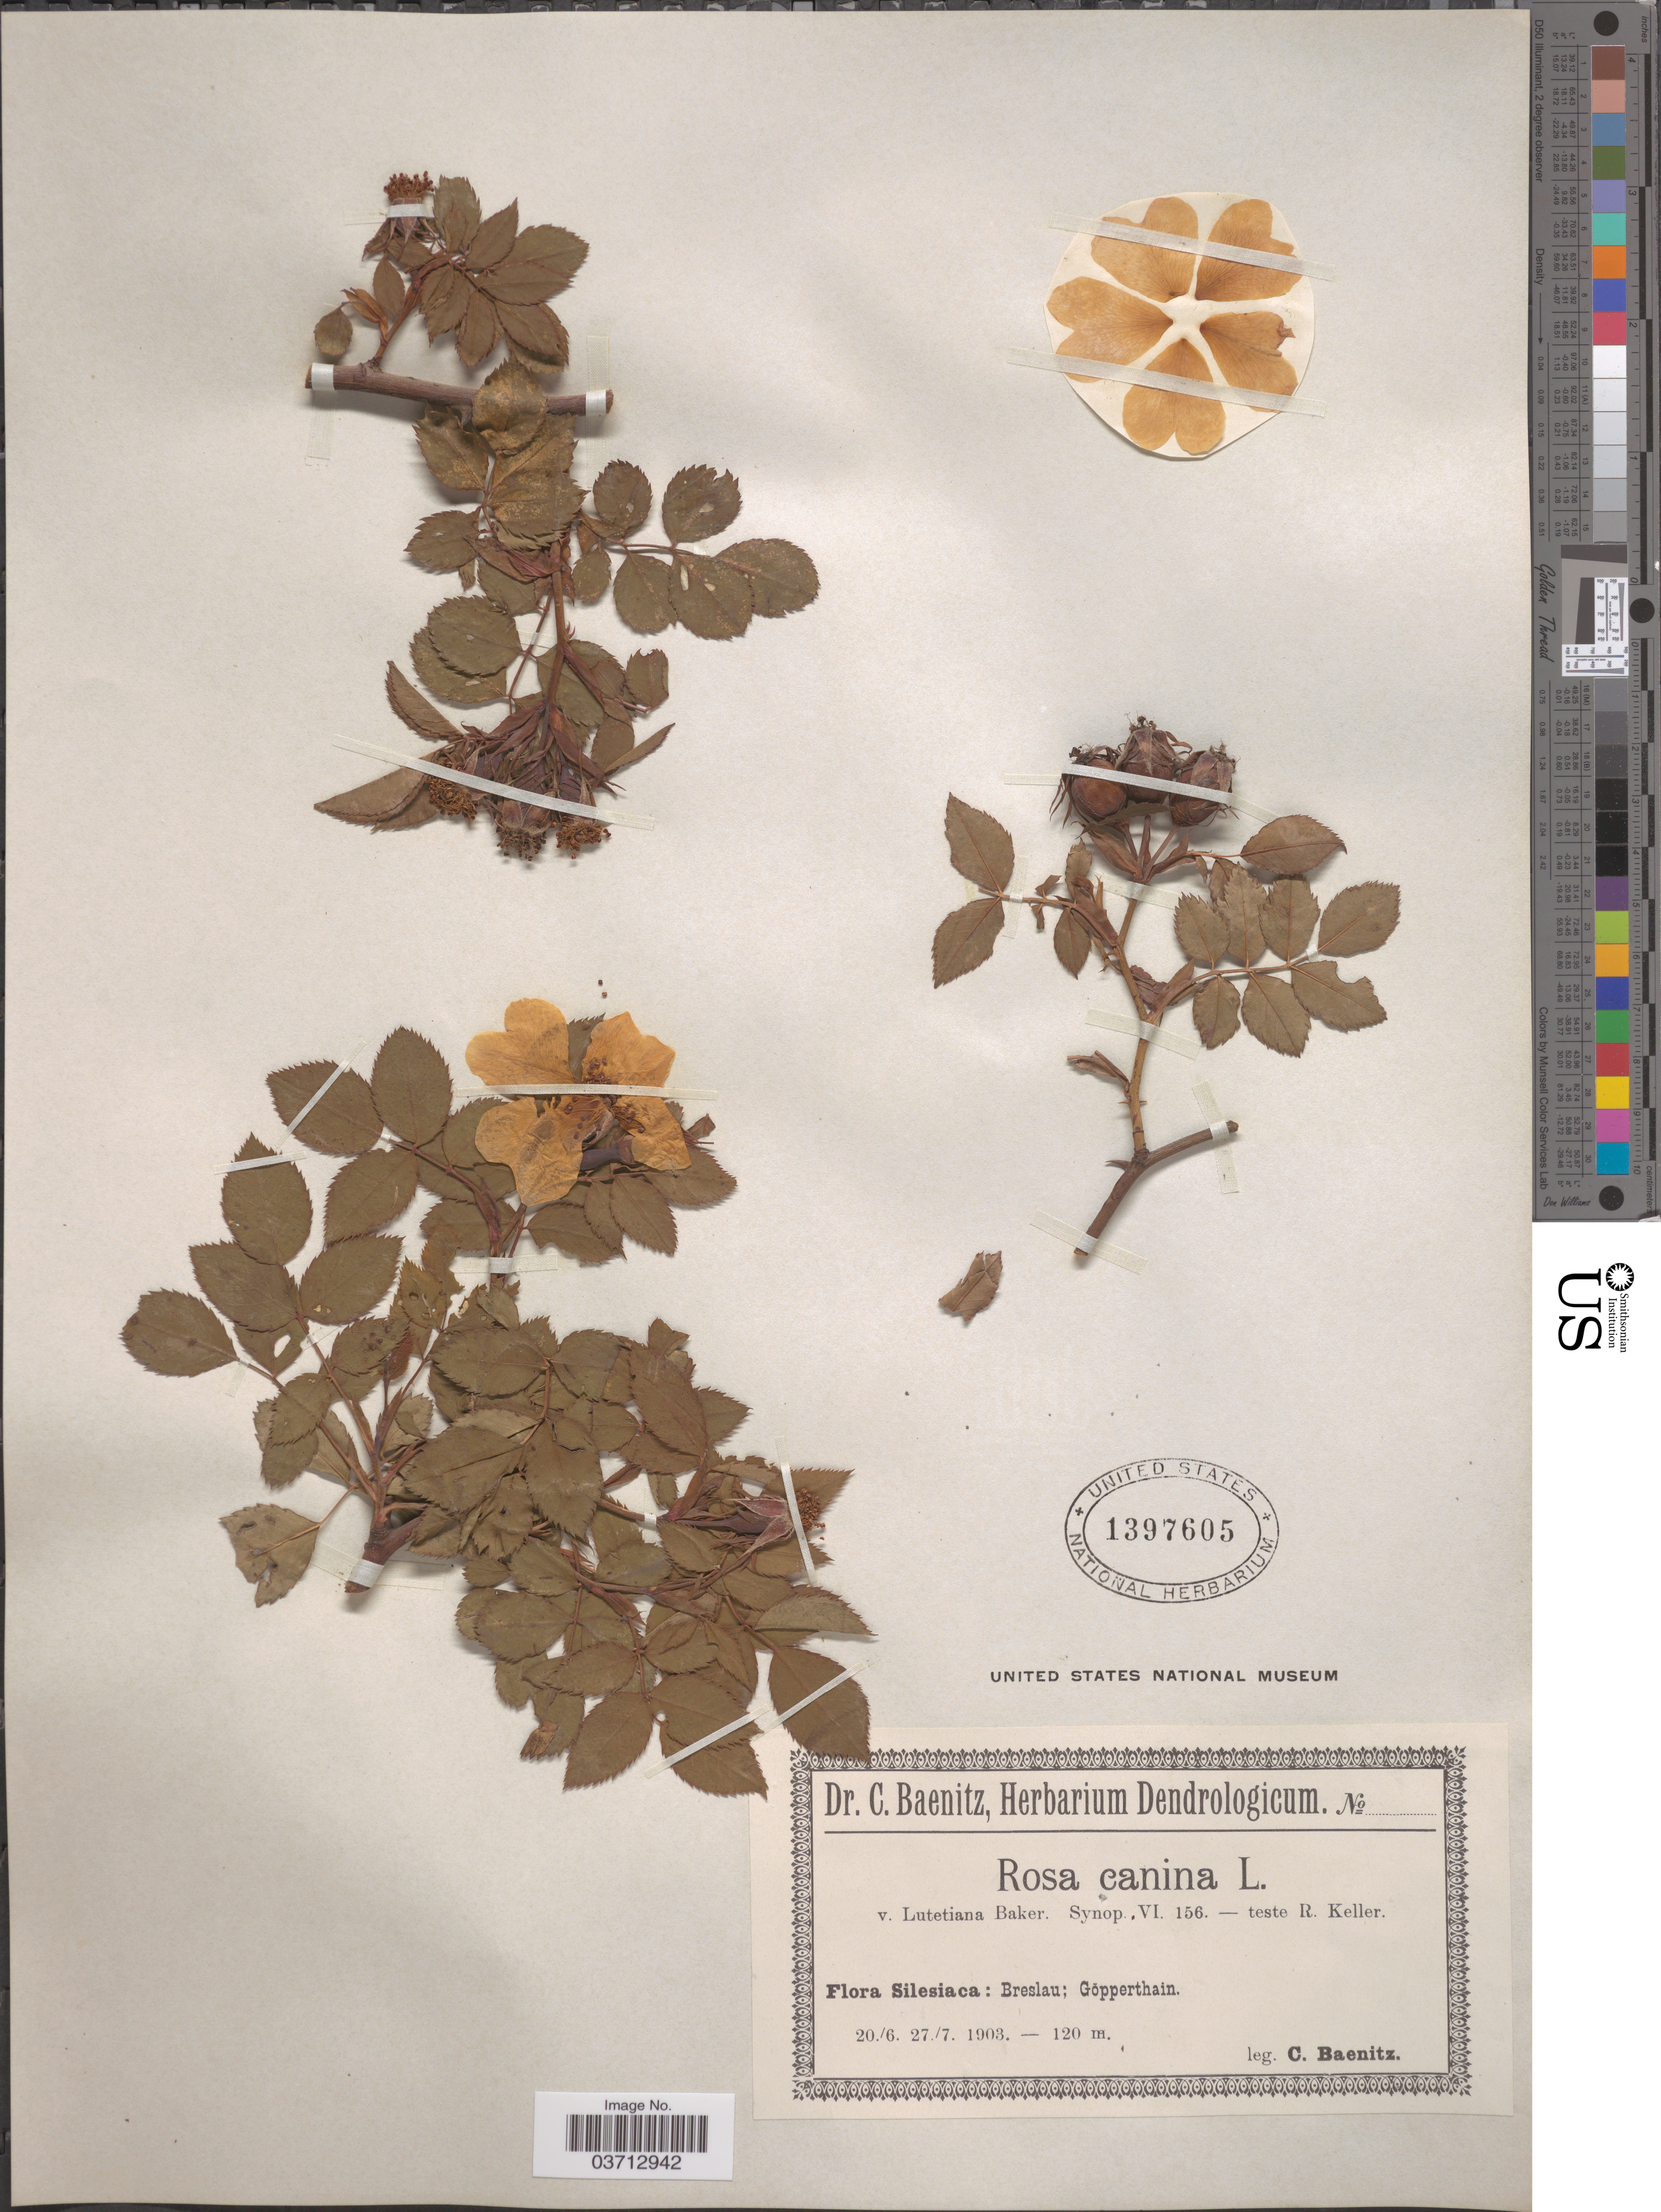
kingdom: Plantae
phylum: Tracheophyta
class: Magnoliopsida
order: Rosales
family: Rosaceae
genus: Rosa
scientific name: Rosa canina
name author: L.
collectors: C. G. Baenitz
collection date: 1903-06-20/1903-07-27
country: Poland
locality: Silesiaca: Breslau; Göpperthain.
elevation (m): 120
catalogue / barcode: US 1397605